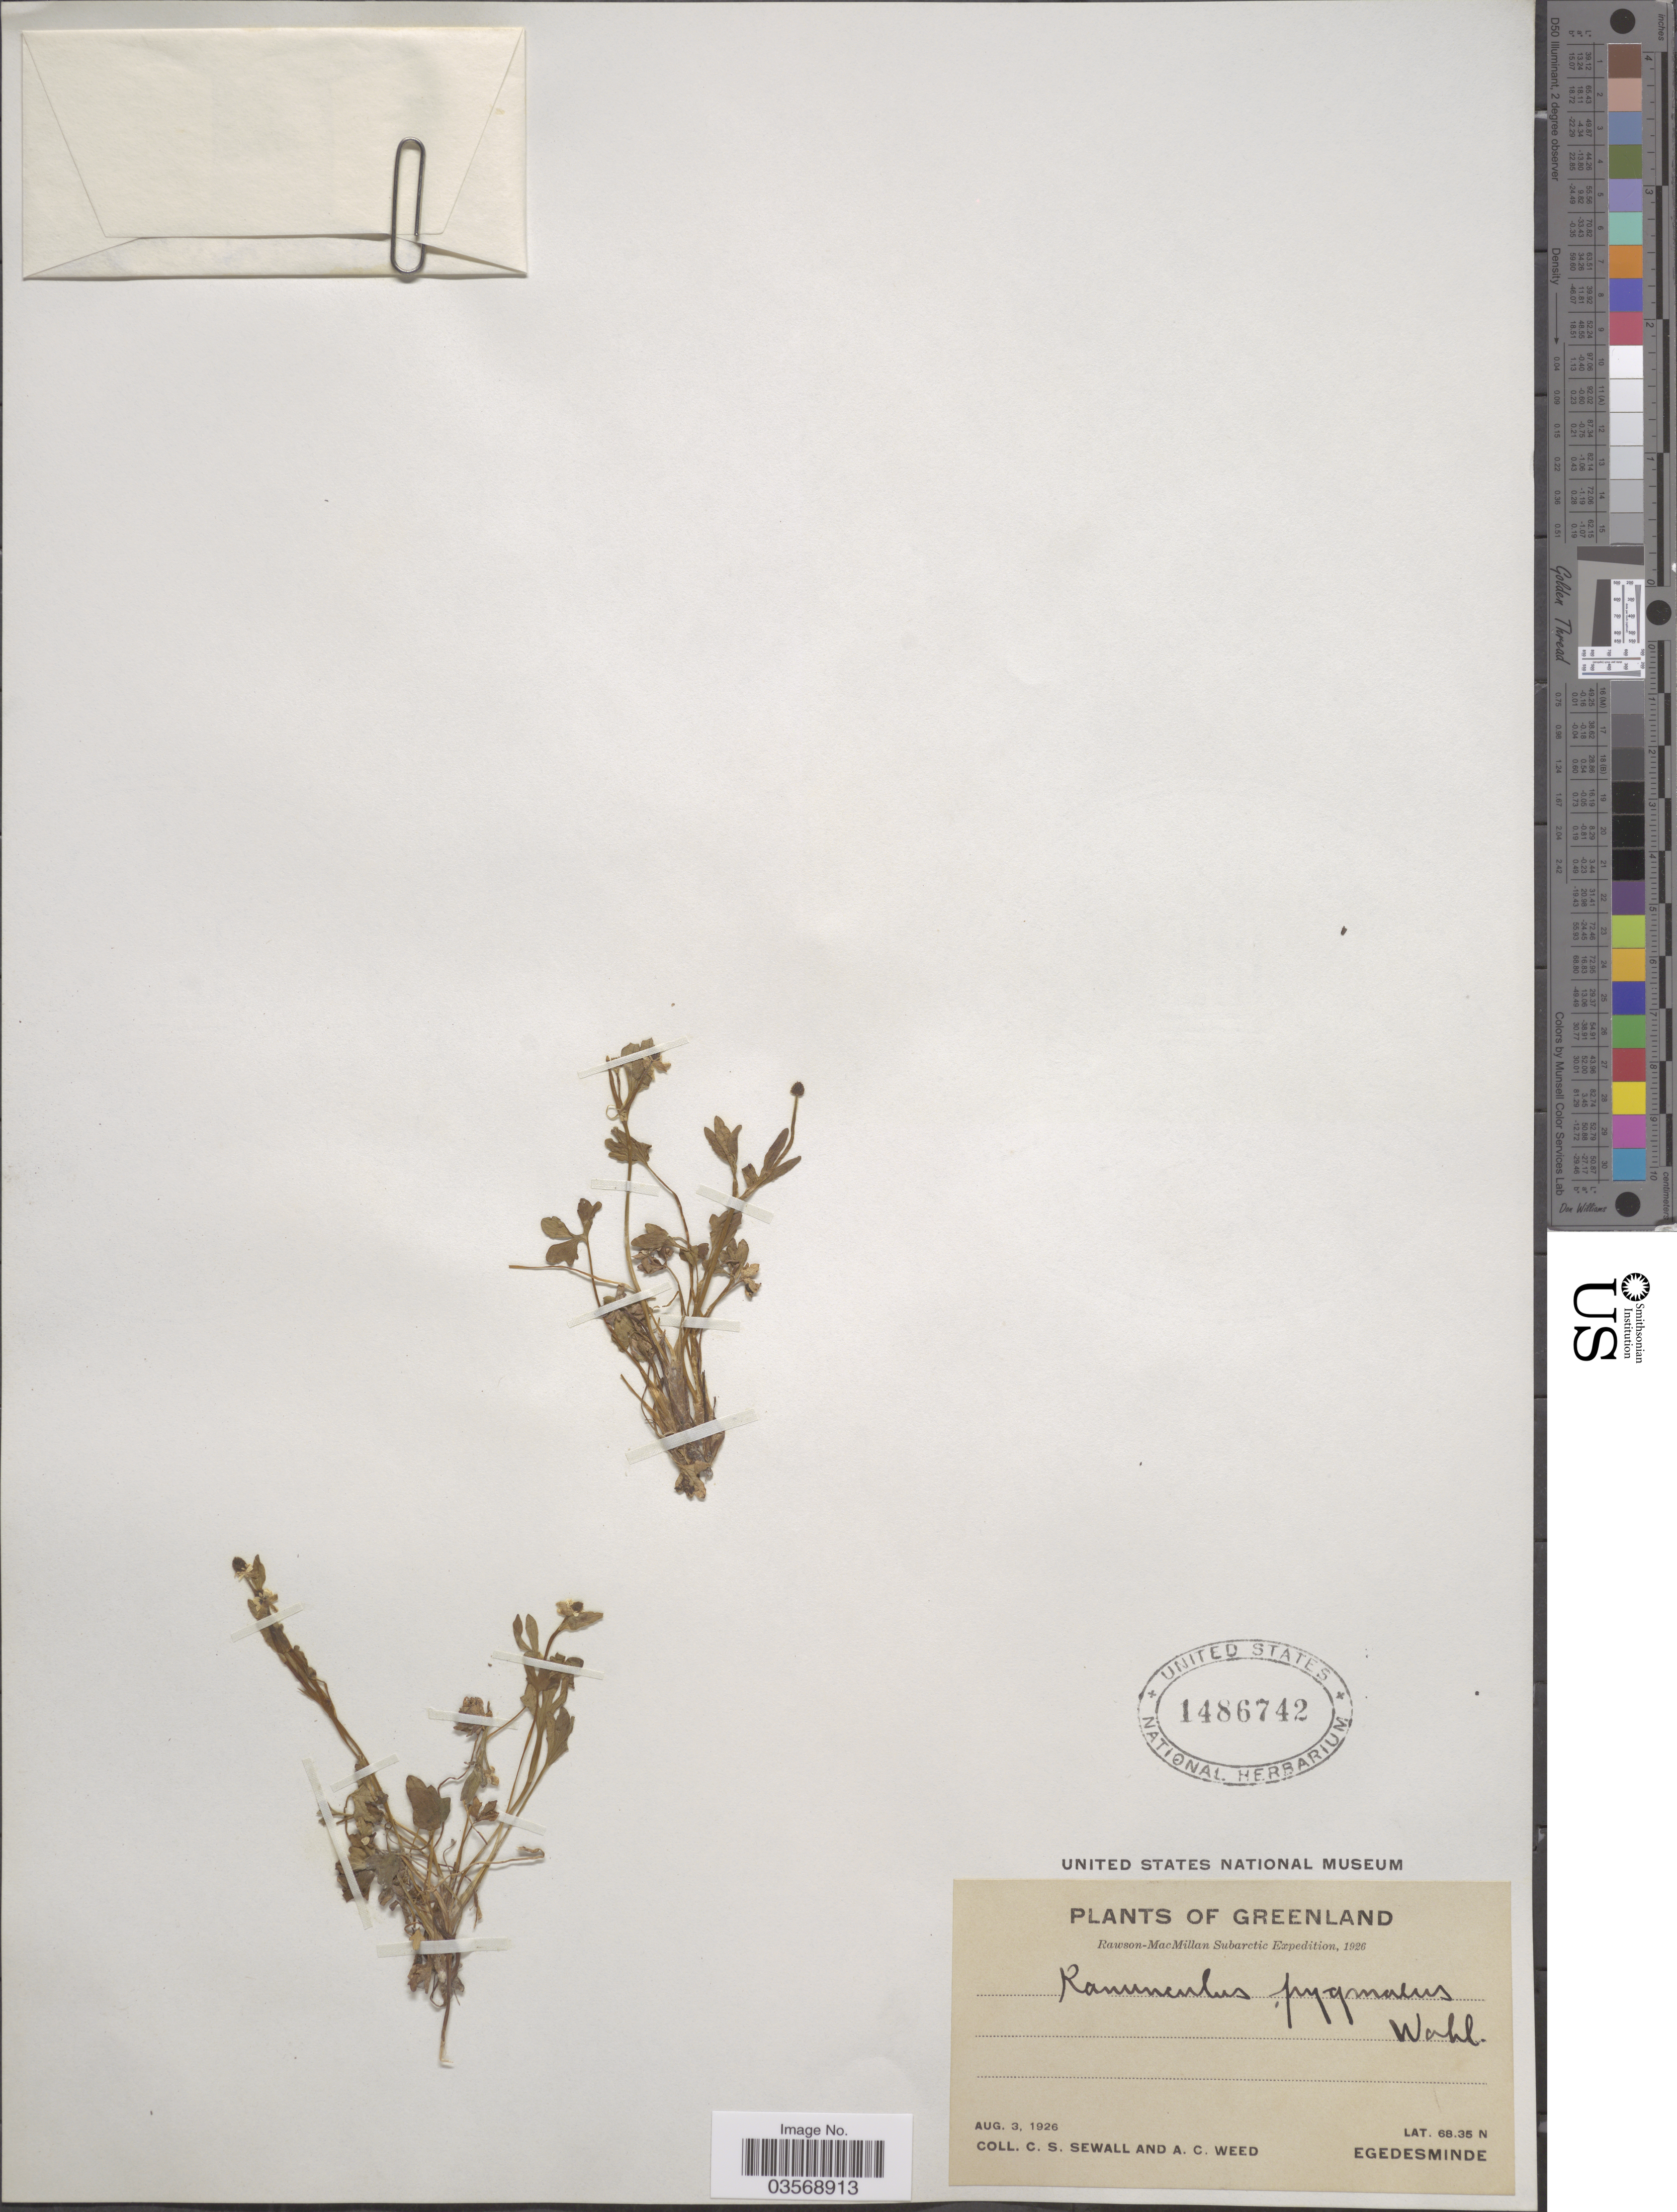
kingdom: Plantae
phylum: Tracheophyta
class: Magnoliopsida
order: Ranunculales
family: Ranunculaceae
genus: Ranunculus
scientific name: Ranunculus pygmaeus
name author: Wahlenb.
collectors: C. Sewall & A. Weed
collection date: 1926-08-03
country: Greenland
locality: Egedesminde.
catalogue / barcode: US 1486742